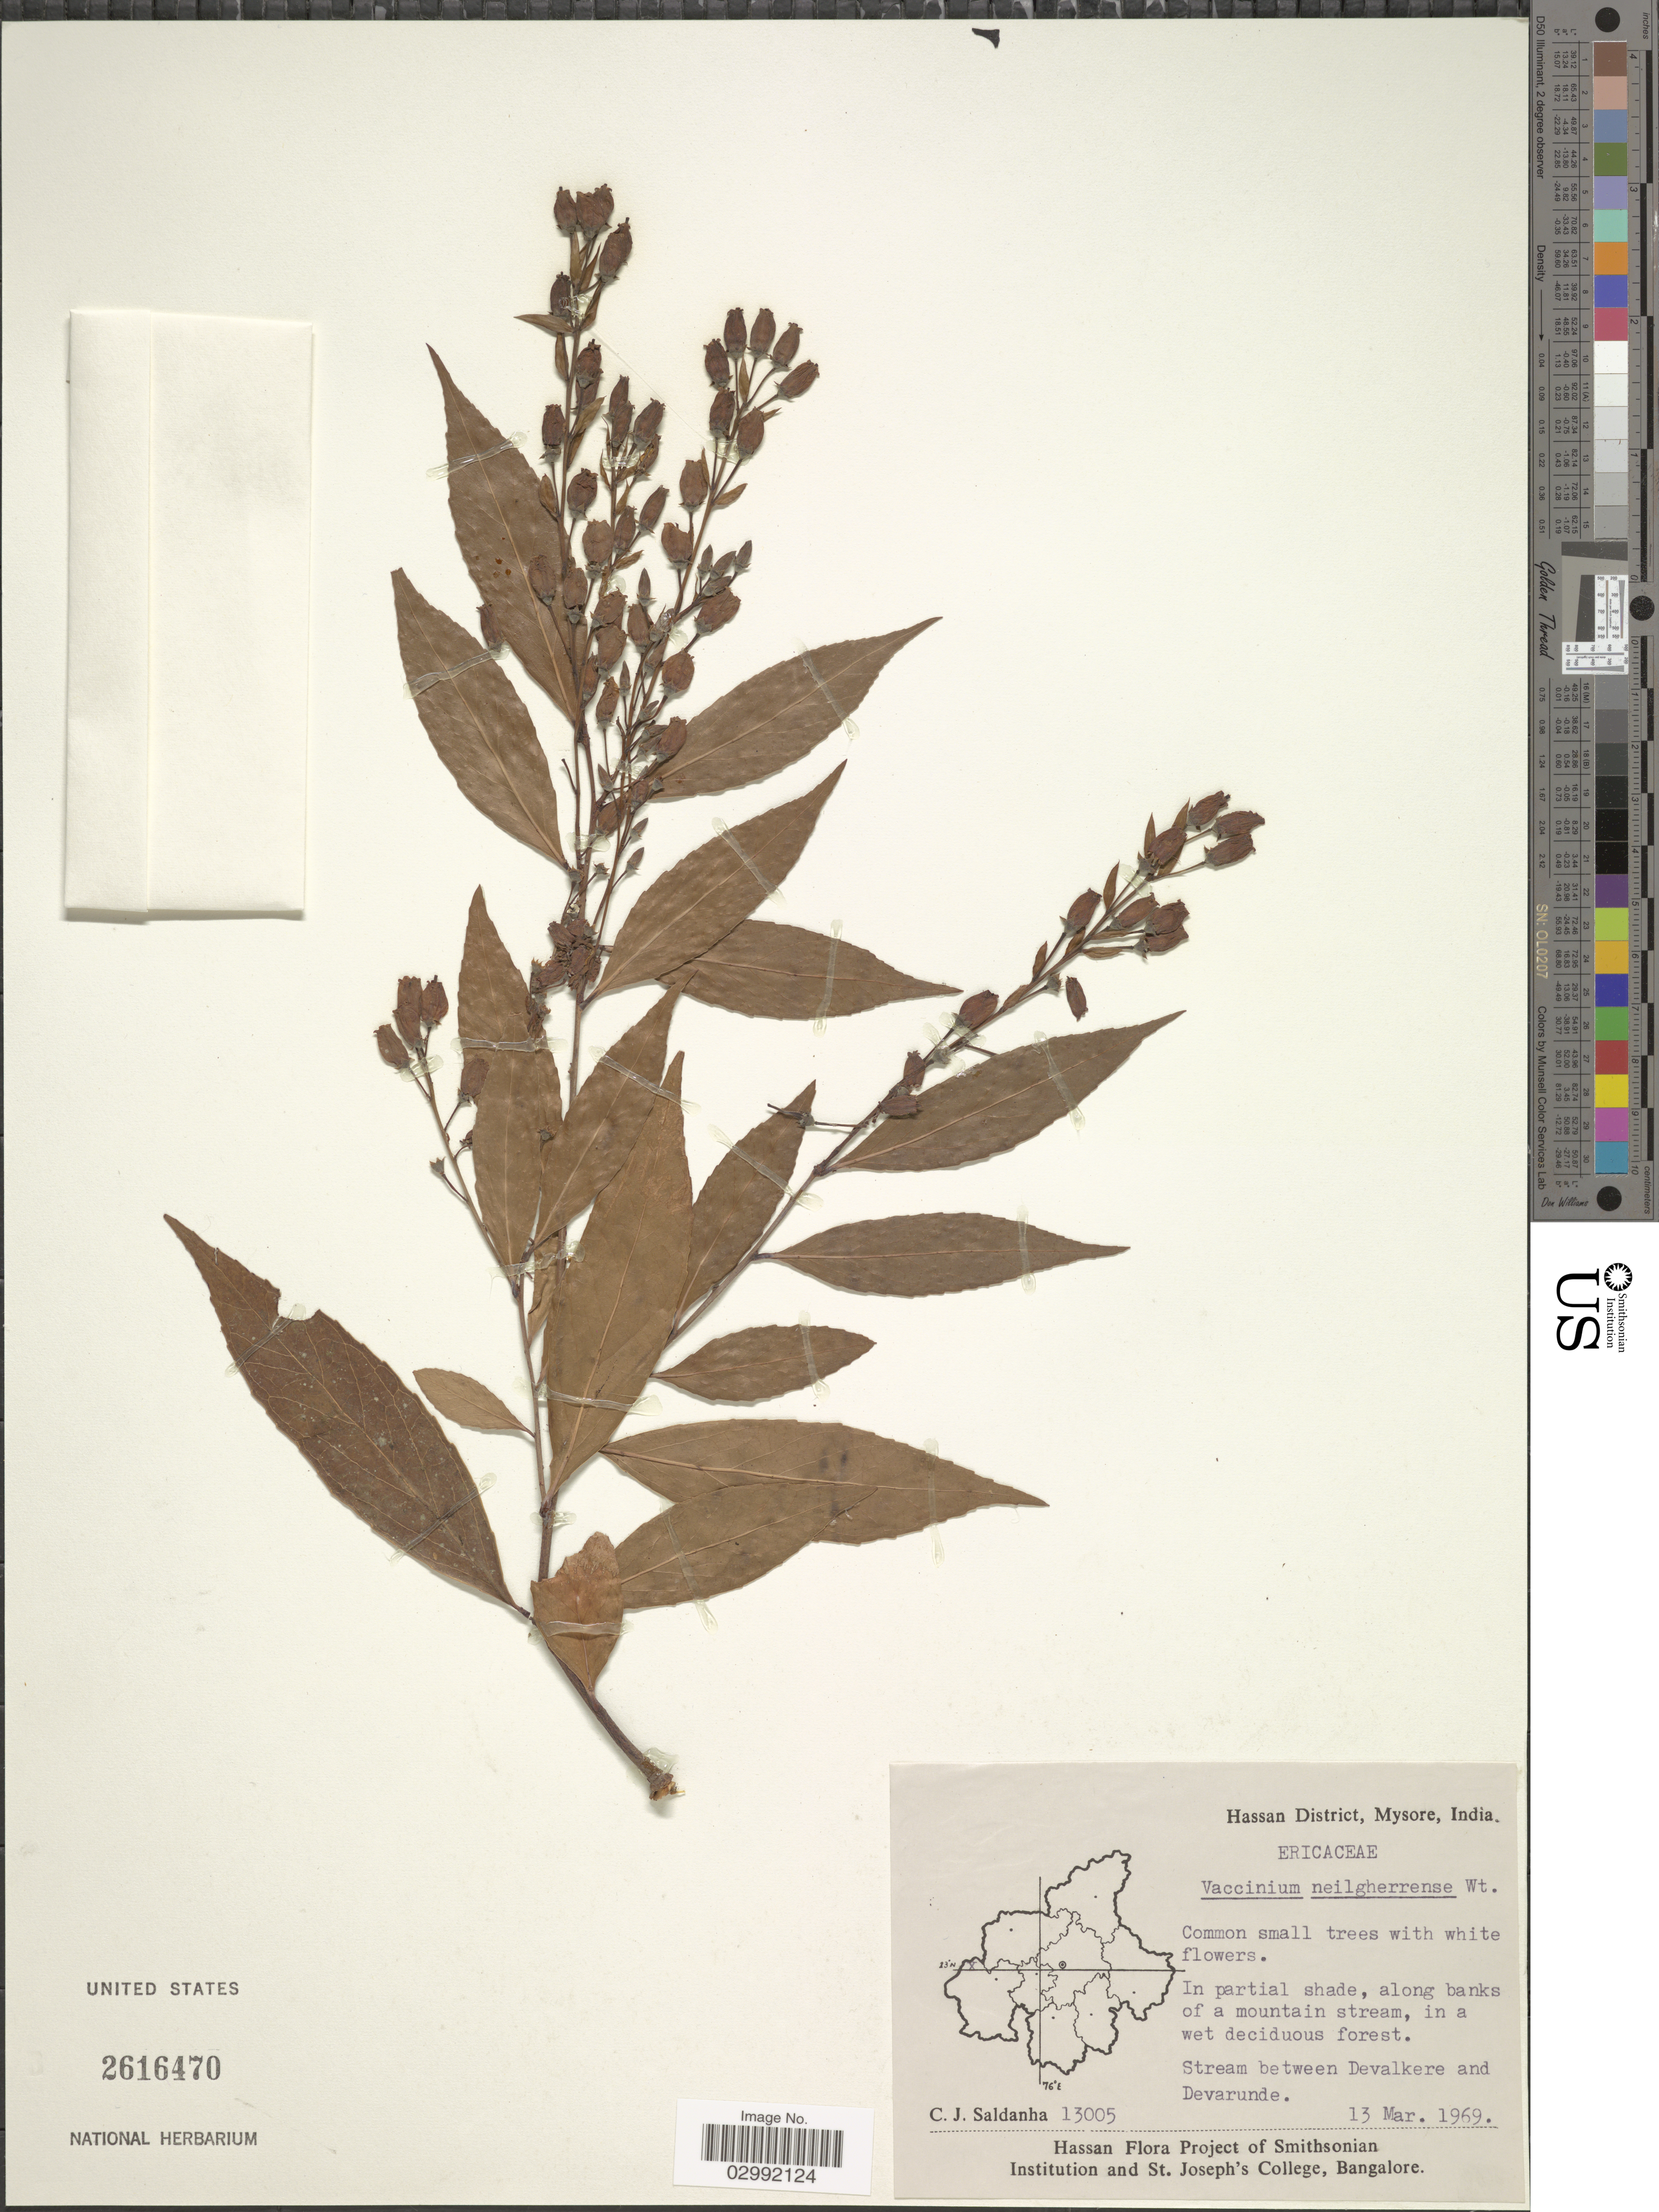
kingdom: Plantae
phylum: Tracheophyta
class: Magnoliopsida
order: Ericales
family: Ericaceae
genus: Vaccinium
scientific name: Vaccinium neilgherrense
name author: Wight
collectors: C. J. Saldanha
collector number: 13005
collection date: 1969-03-13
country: India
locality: Hassan District, Mysore, Stream between Devalkere and Devarunde.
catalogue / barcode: US 2616470